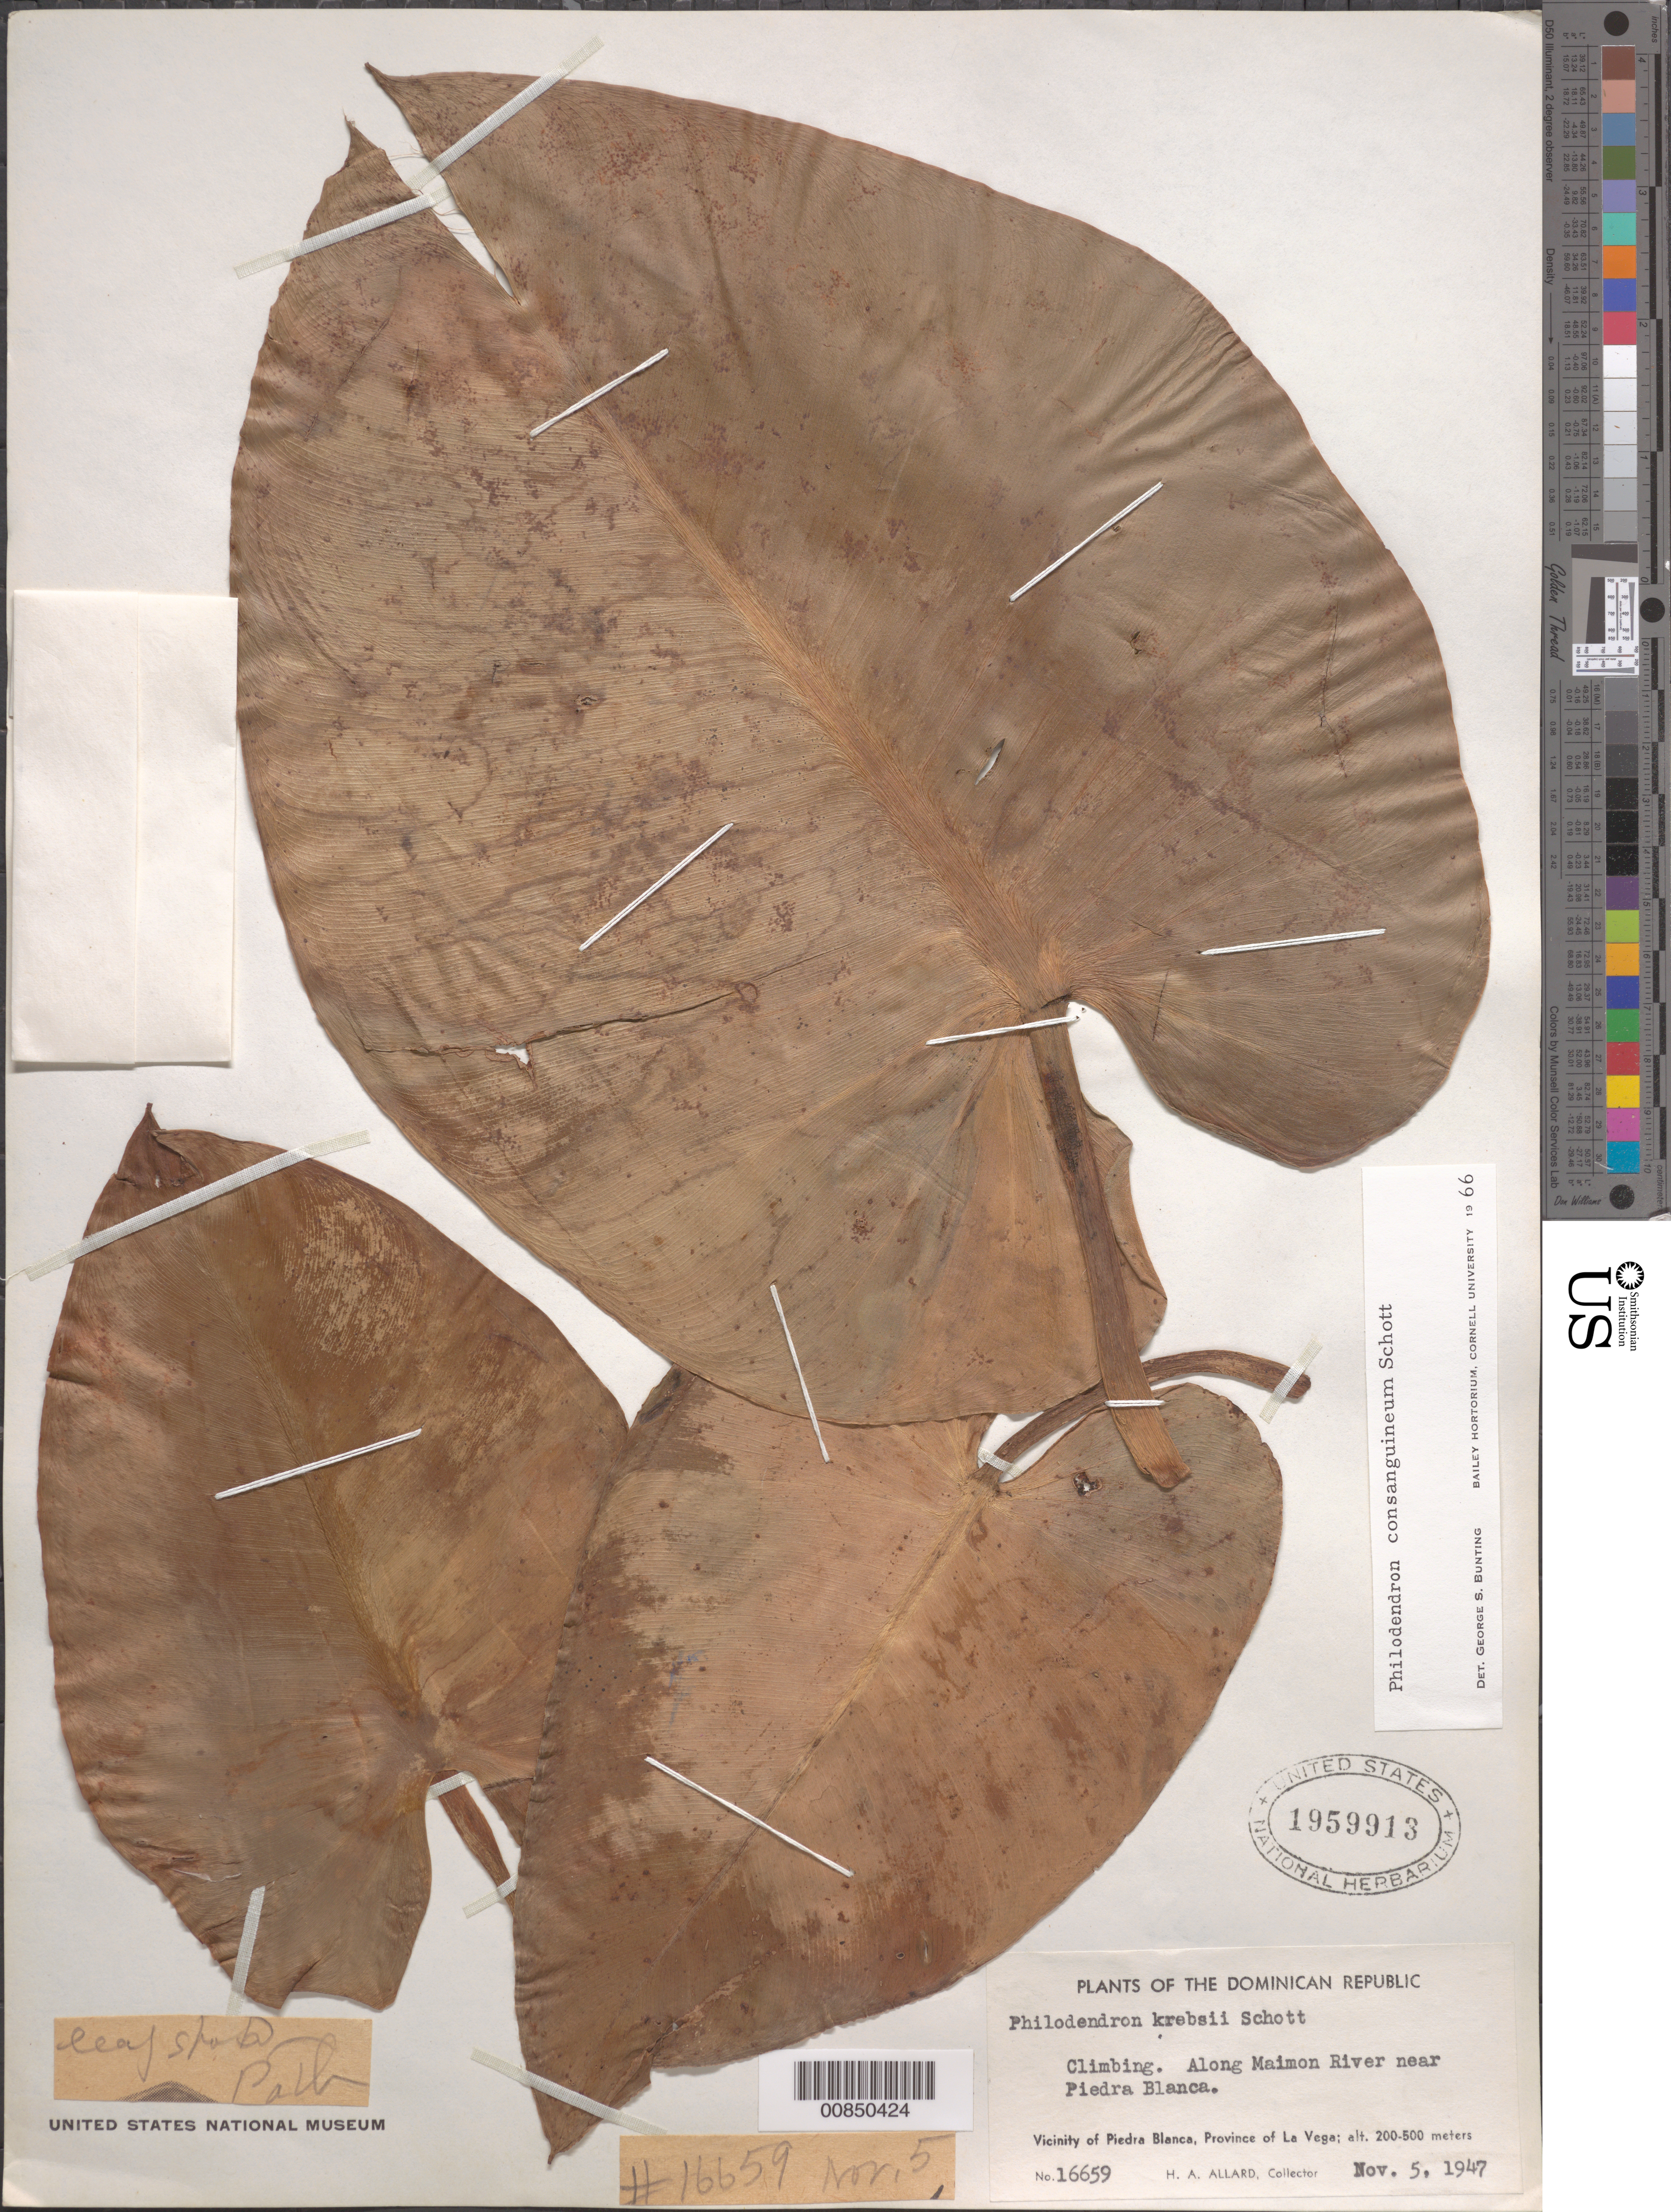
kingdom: Plantae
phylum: Tracheophyta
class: Liliopsida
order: Alismatales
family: Araceae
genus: Philodendron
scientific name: Philodendron consanguineum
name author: Schott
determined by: Bunting, G. S.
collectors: H. A. Allard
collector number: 16659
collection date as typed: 05 Nov 1947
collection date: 1947-11-05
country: Dominican Republic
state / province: La Vega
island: Hispaniola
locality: Vicinity of Piedra Blanca, along Maimon River near town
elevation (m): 200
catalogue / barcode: US 1959913